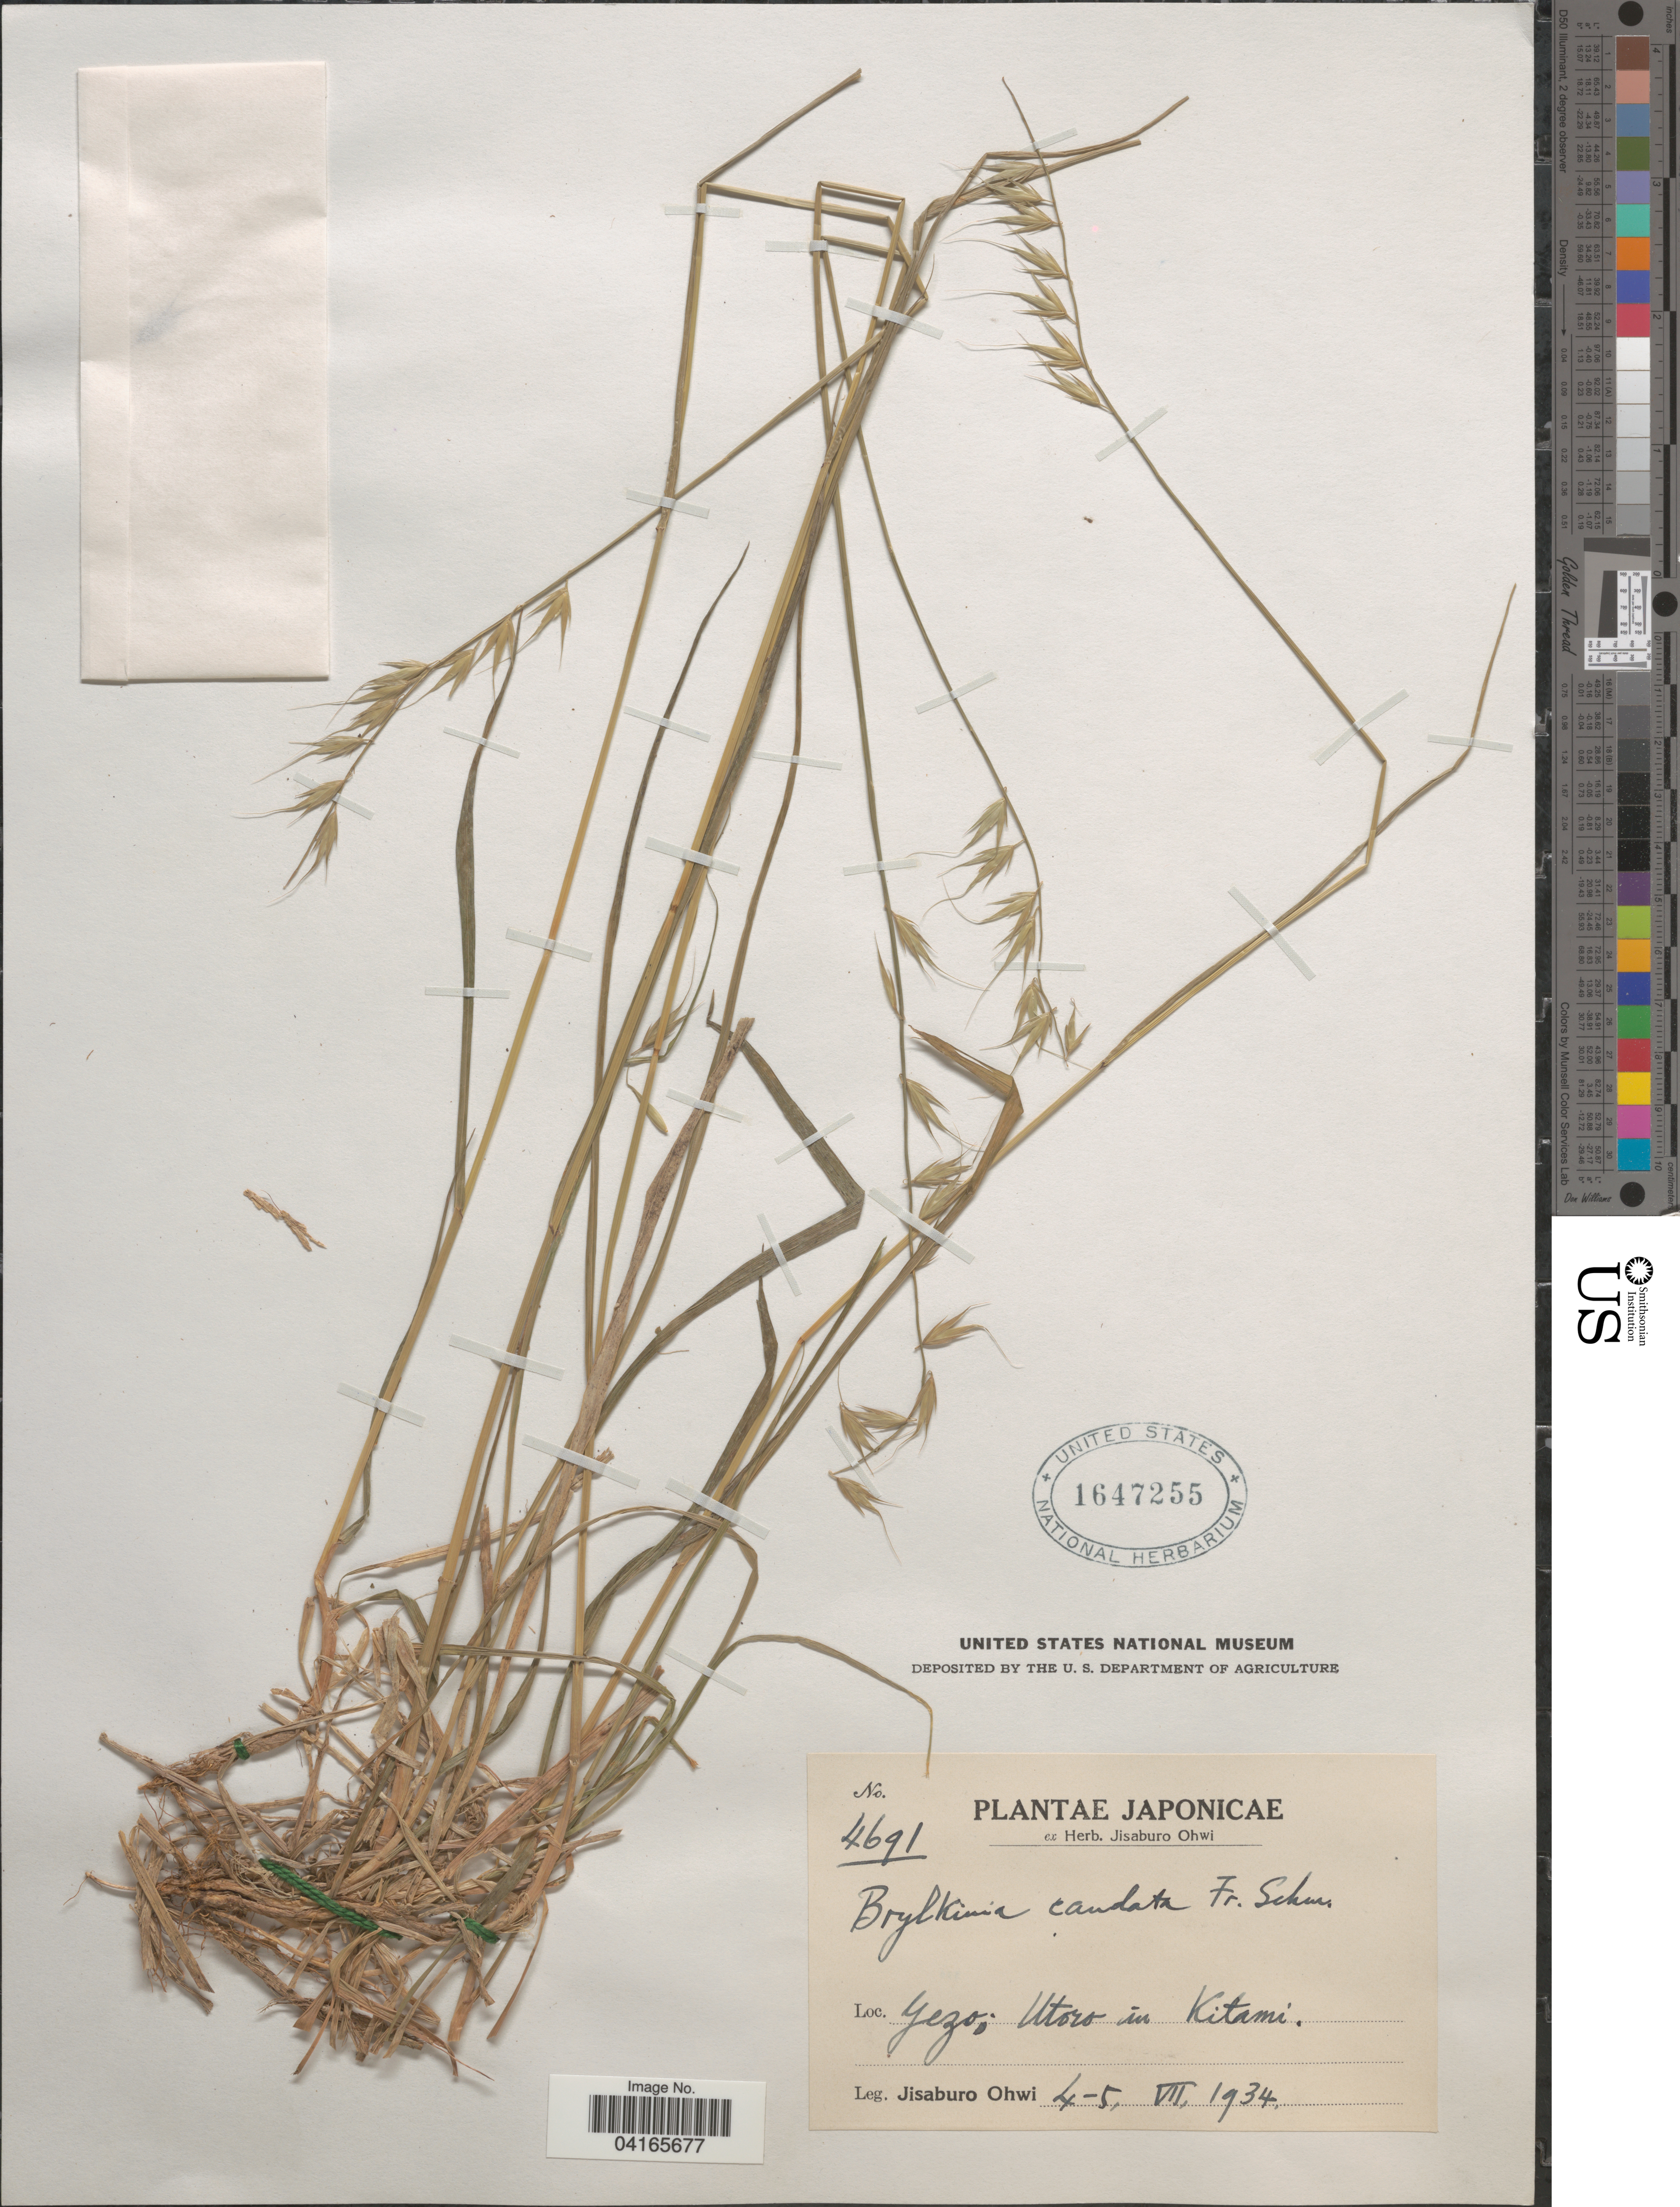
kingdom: Plantae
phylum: Tracheophyta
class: Liliopsida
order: Poales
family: Poaceae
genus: Brylkinia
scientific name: Brylkinia caudata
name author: (Munro) F. Schmidt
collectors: J. Ohwi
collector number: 4691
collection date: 1934-07-04/1934-07-05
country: Japan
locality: Yezo; Utoro in Kitami.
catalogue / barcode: US 1647255